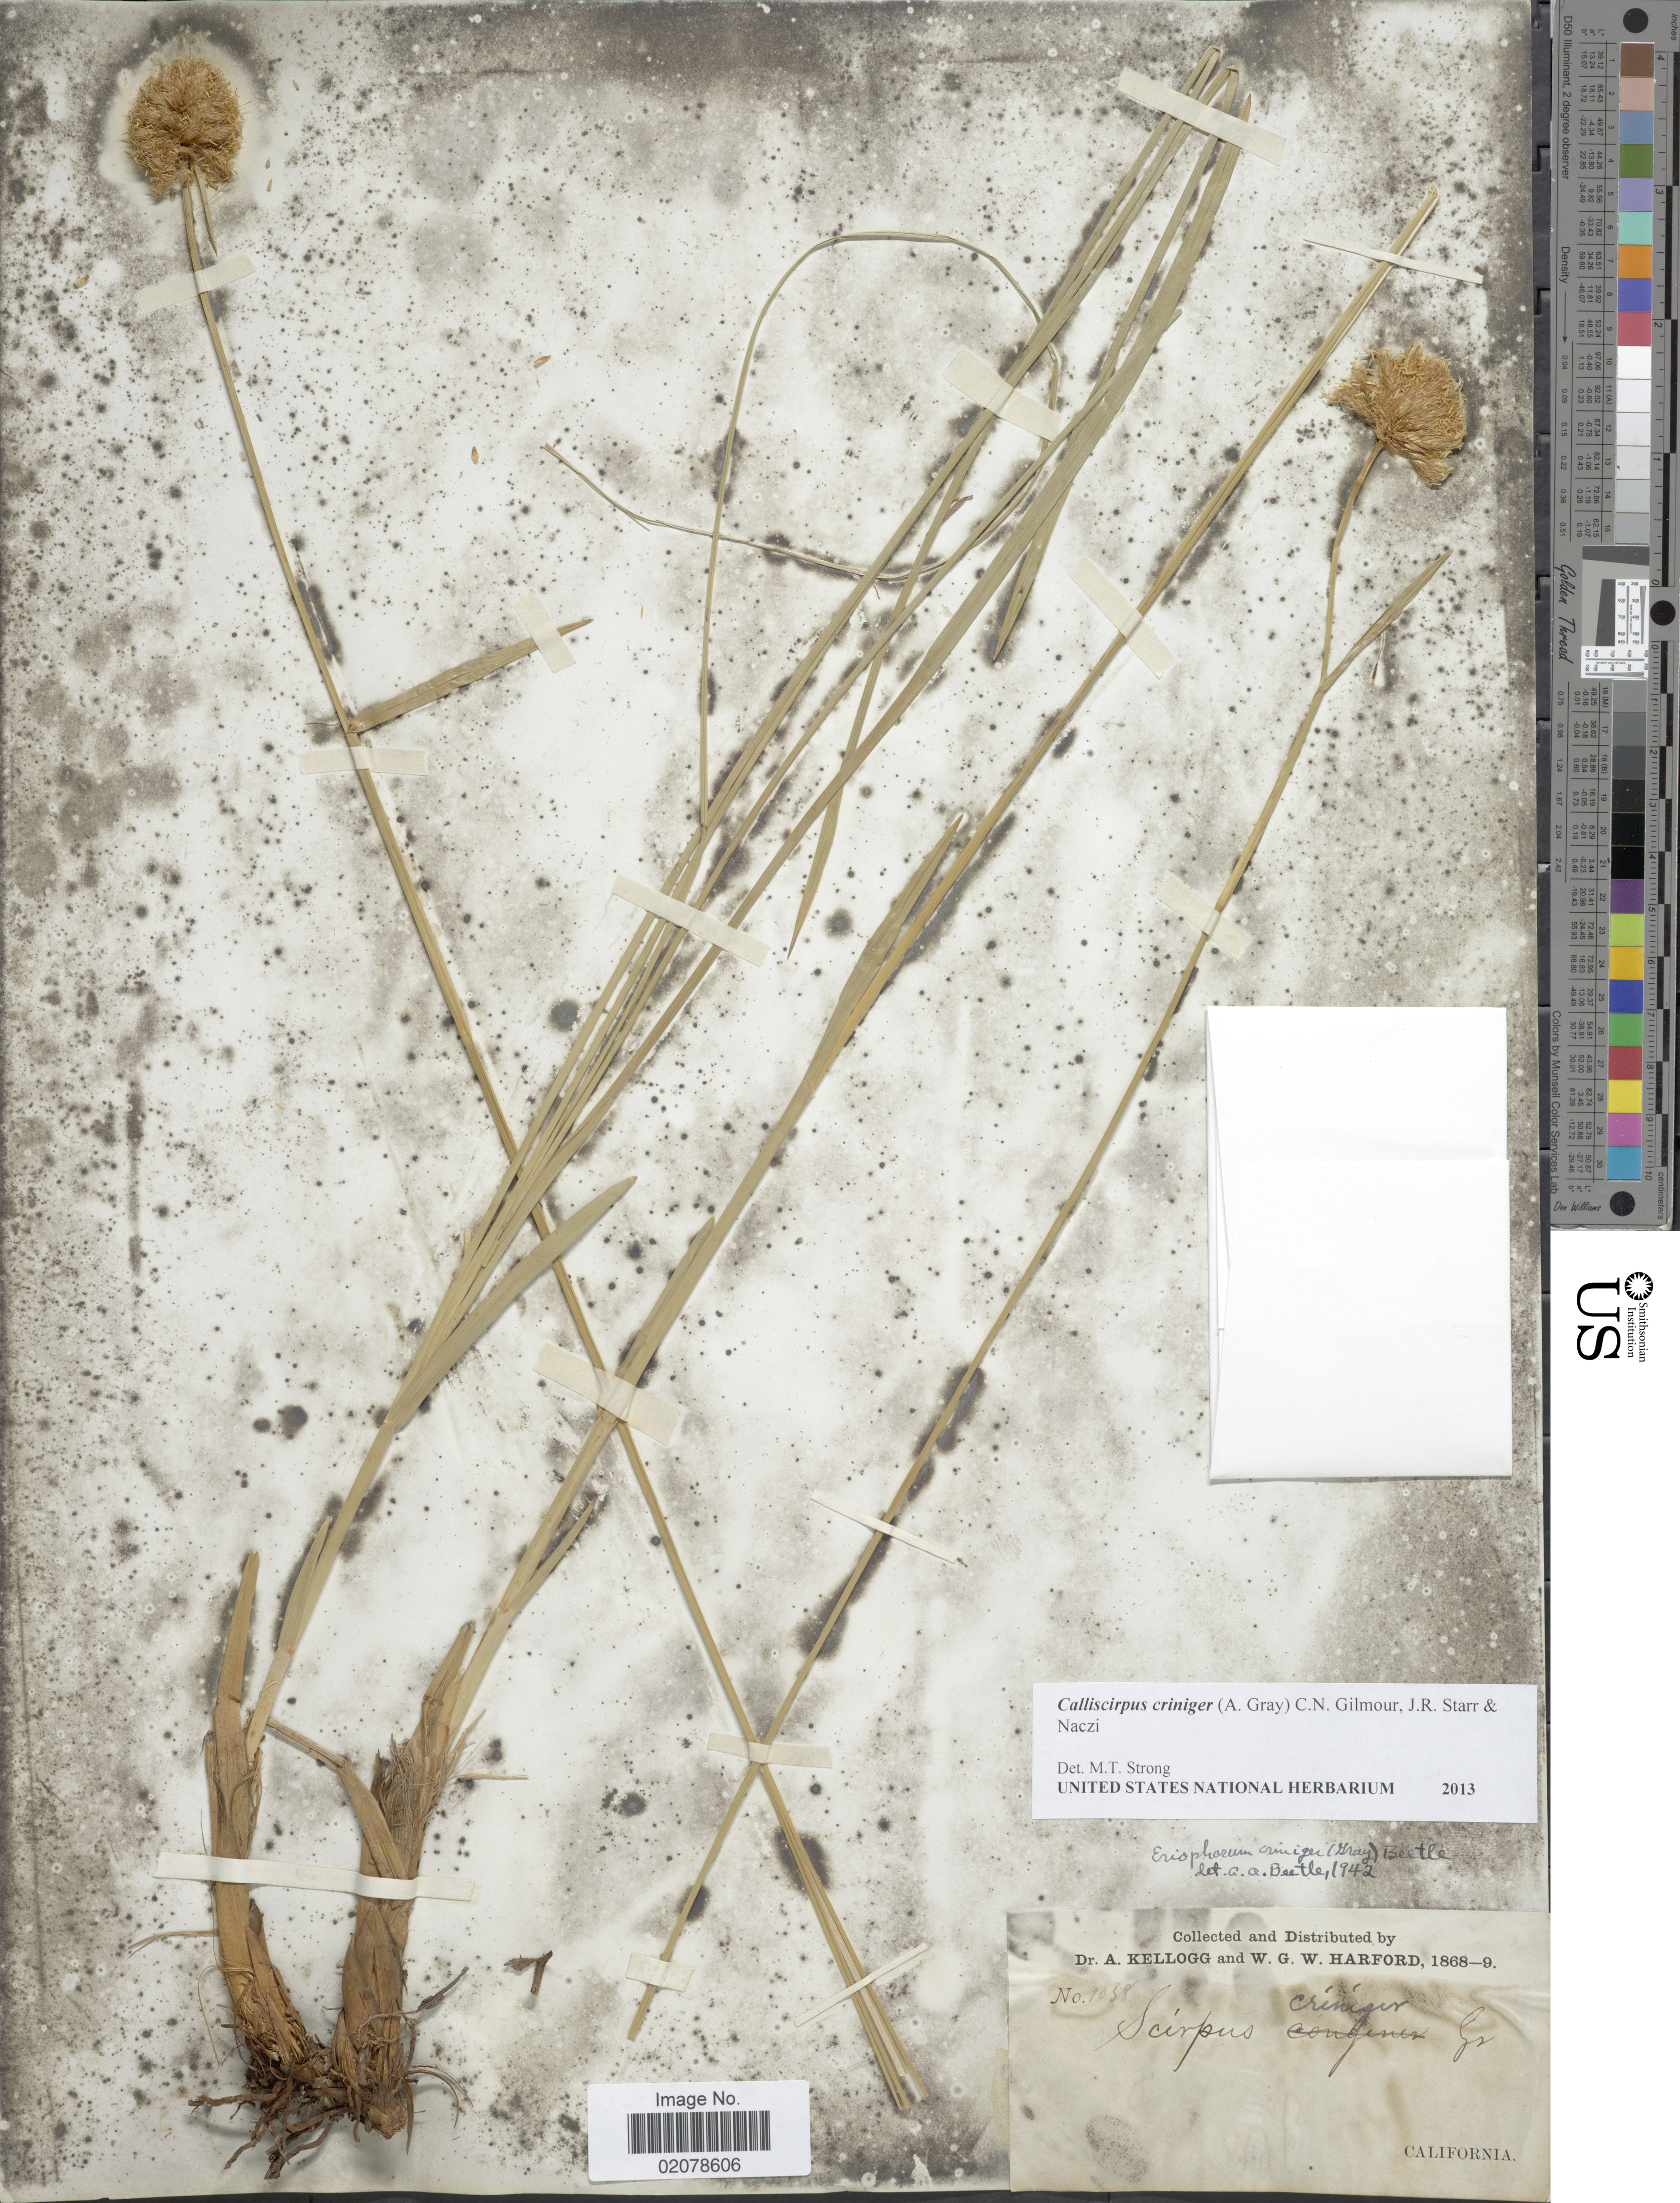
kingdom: Plantae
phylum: Tracheophyta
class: Liliopsida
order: Poales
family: Cyperaceae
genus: Calliscirpus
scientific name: Calliscirpus criniger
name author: (A. Gray) C.N. Gilmour et al.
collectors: A. Kellogg & W. G. W. Harford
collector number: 1038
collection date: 1868/1869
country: United States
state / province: California